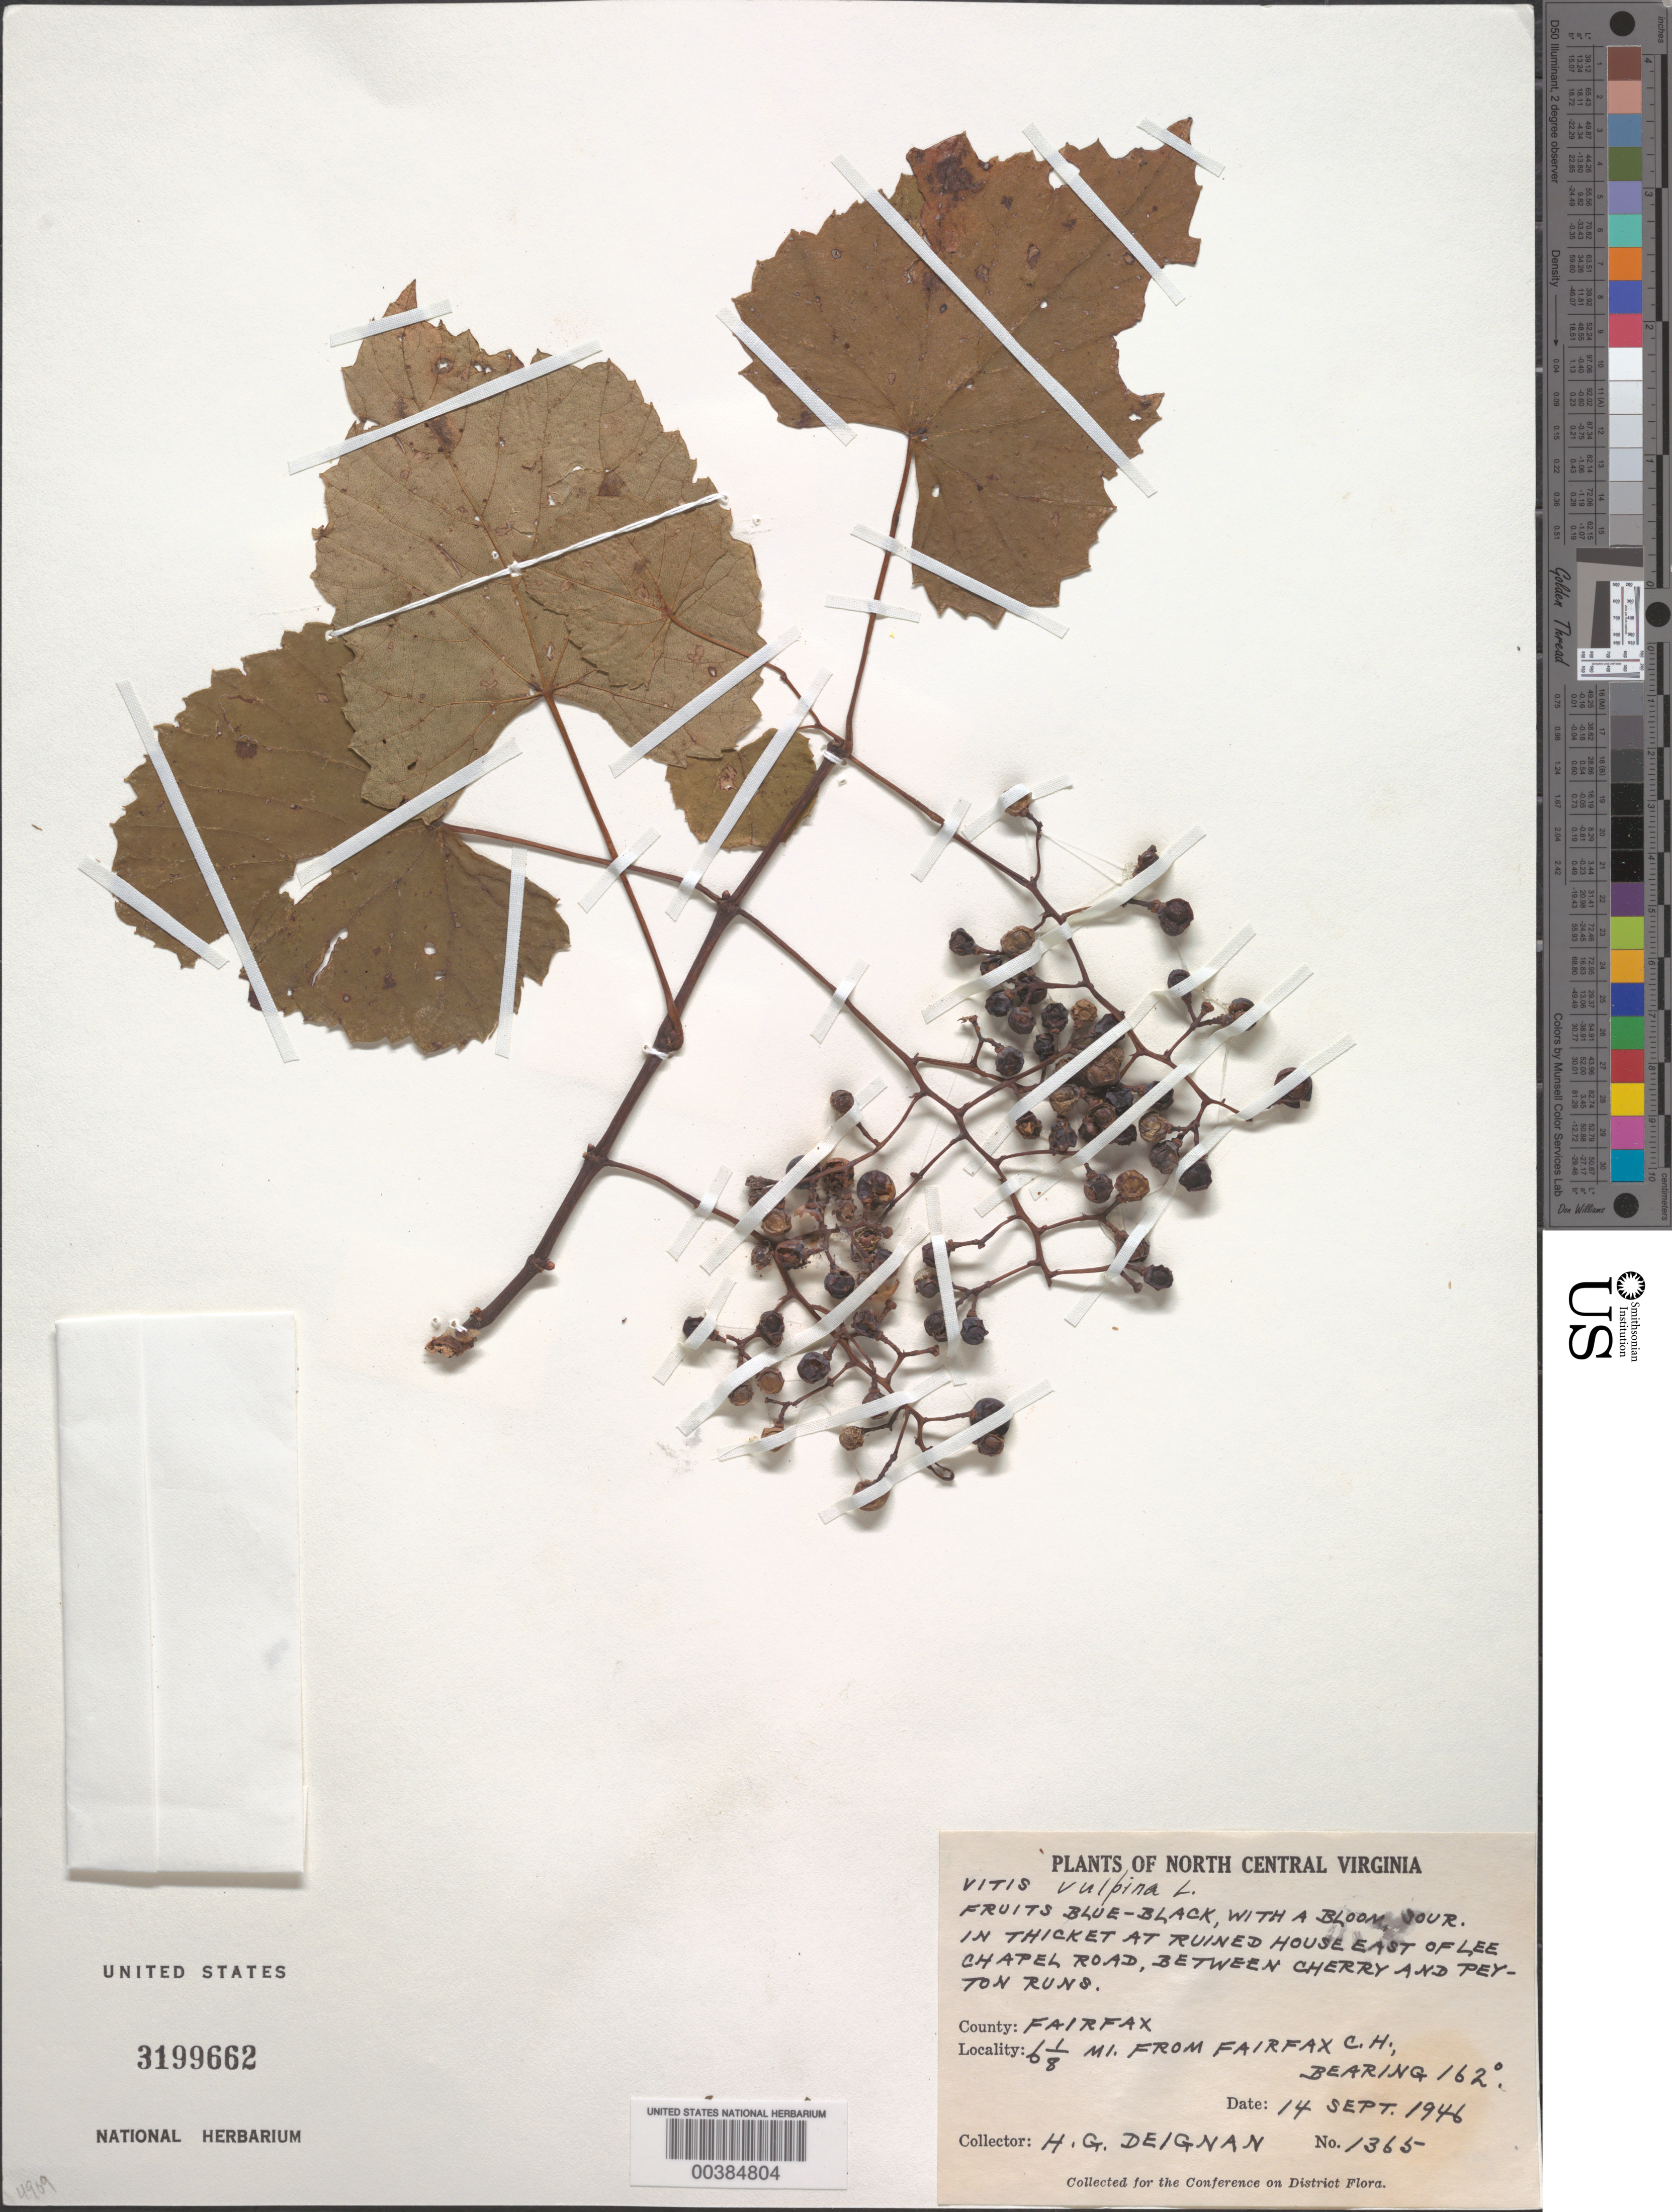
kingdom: Plantae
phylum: Tracheophyta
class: Magnoliopsida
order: Vitales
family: Vitaceae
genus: Vitis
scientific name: Vitis vulpina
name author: L.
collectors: H. Deignan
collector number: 1365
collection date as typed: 14 Sep 1946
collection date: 1946-09-14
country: United States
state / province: Virginia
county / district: Fairfax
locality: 6 1/8 M from Fairfax County Court House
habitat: At ruined farmhouse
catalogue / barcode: US 3199662